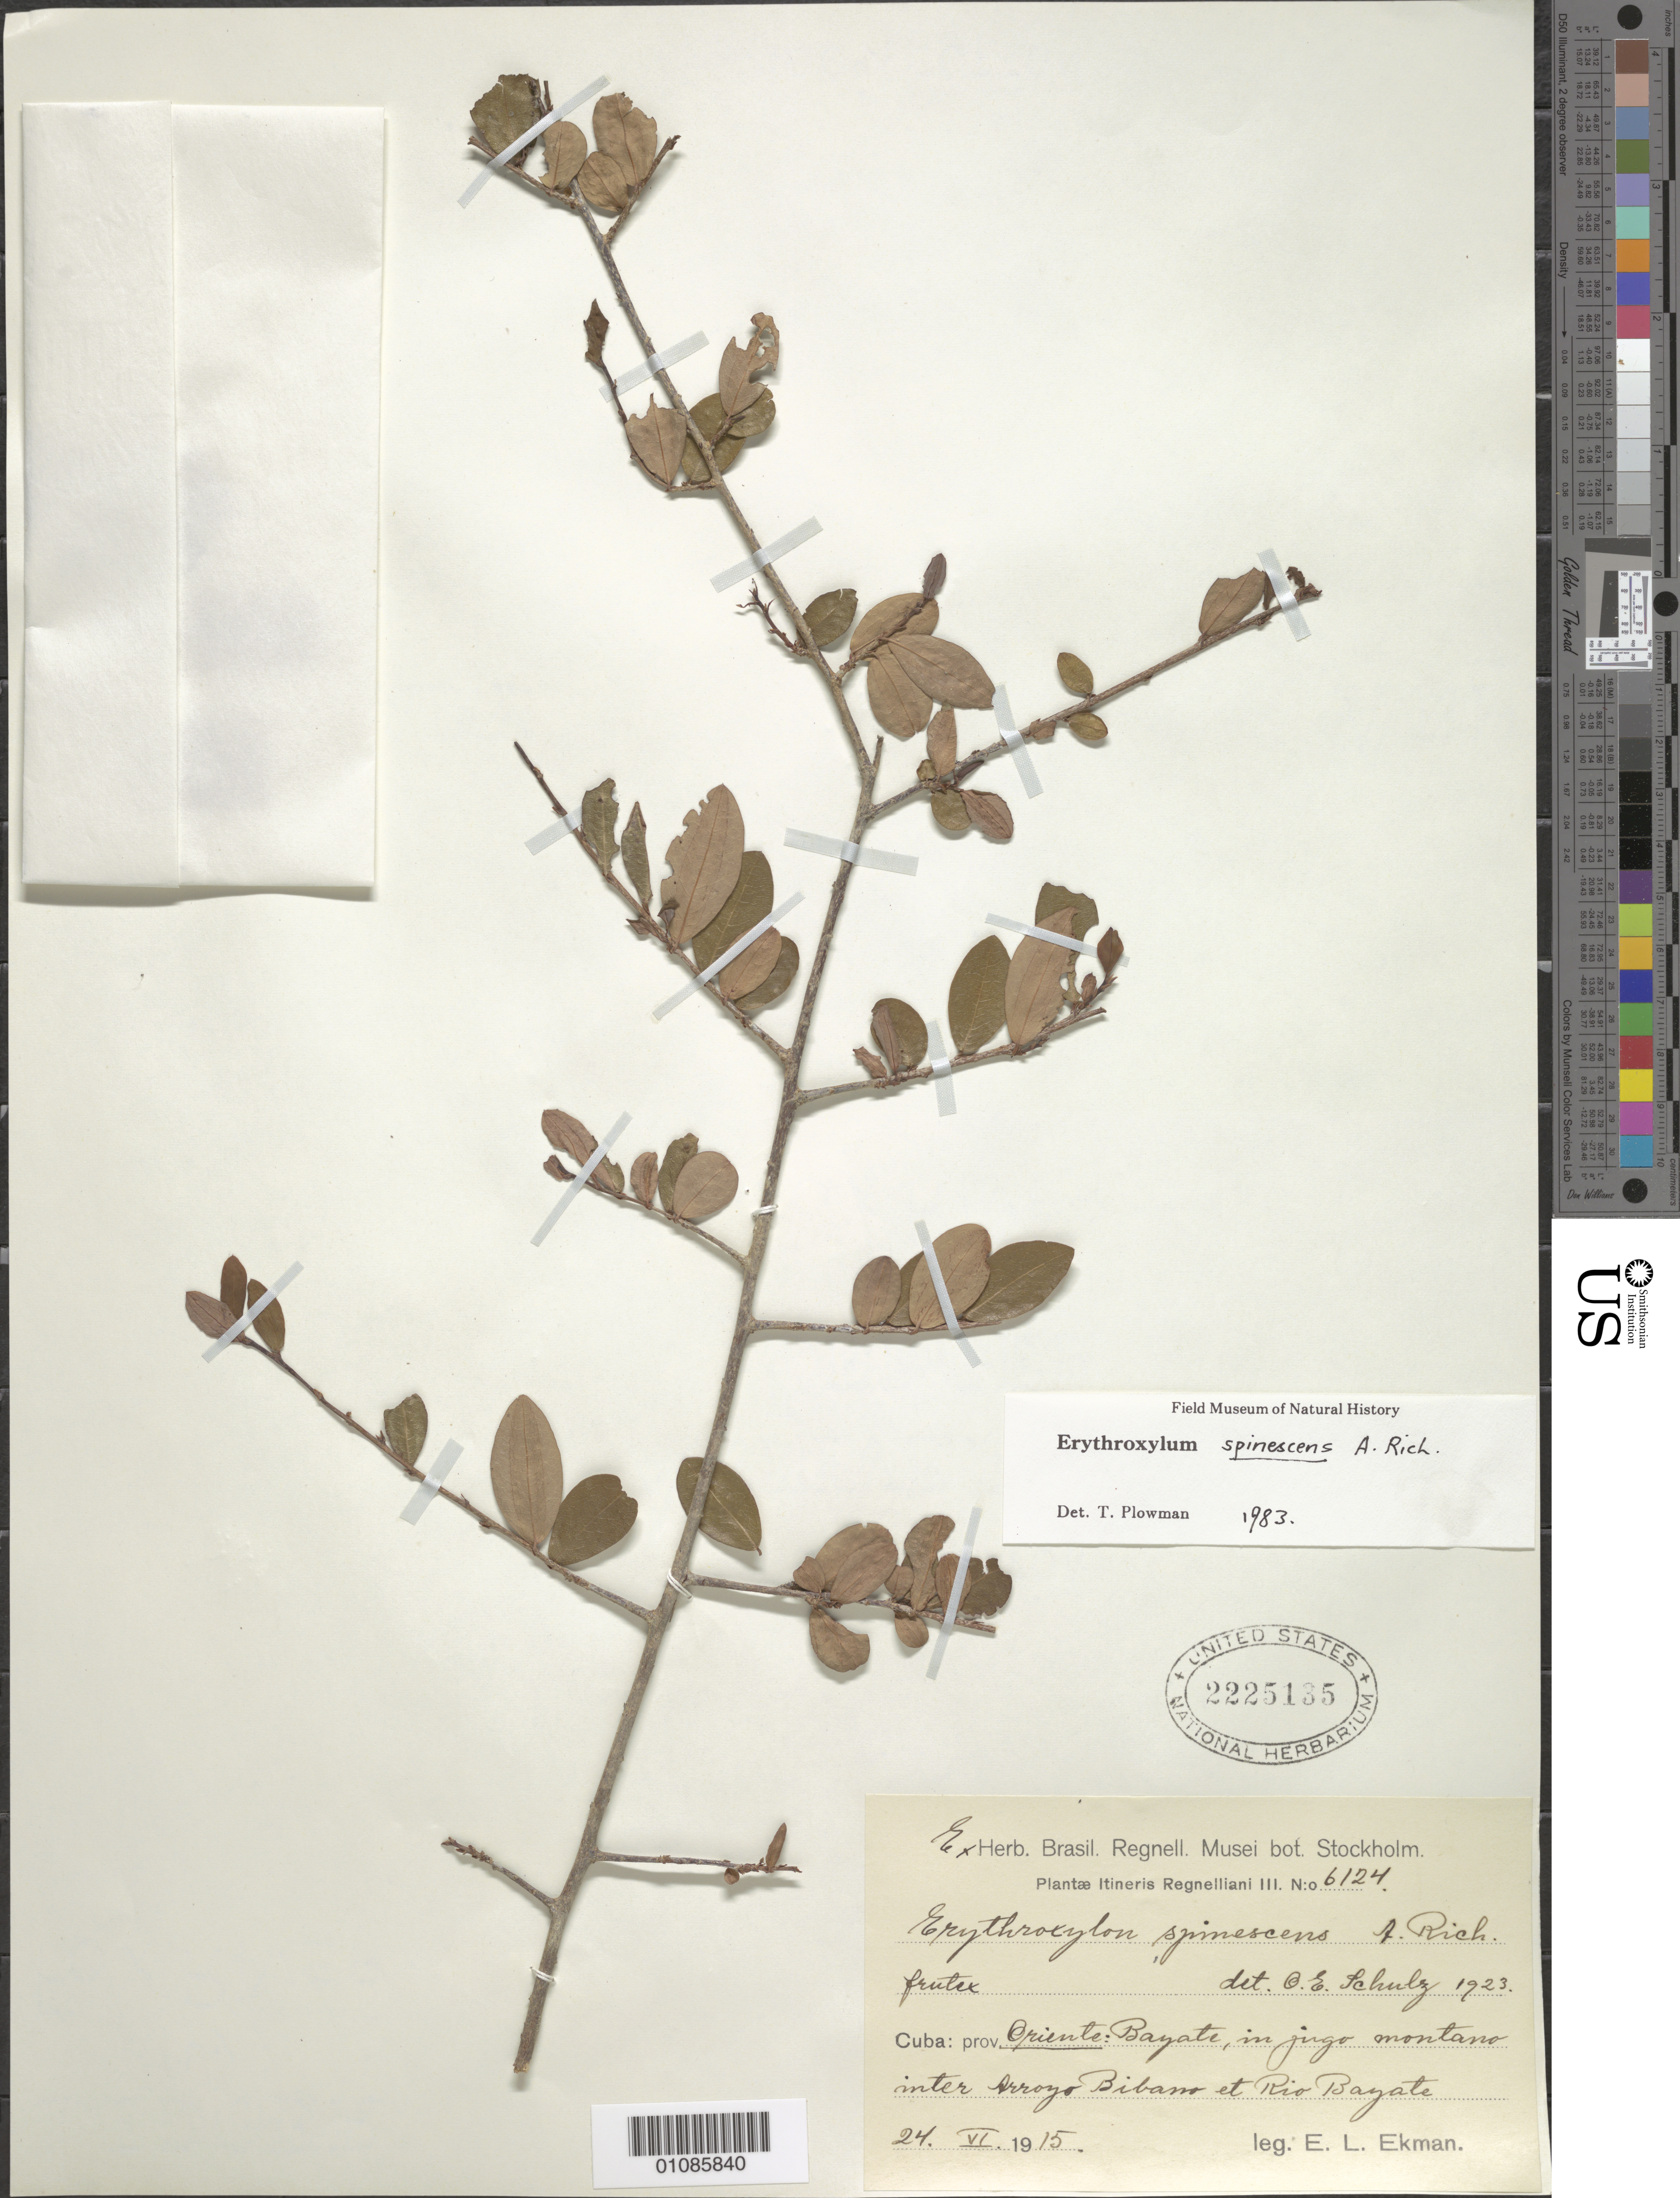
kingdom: Plantae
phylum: Tracheophyta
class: Magnoliopsida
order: Malpighiales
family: Erythroxylaceae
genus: Erythroxylum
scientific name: Erythroxylum spinescens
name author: A. Rich.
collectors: E. L. Ekman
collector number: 6124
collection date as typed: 24 Oct 1915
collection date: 1915-10-24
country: Cuba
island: Cuba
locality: Oriente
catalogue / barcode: US 2225135